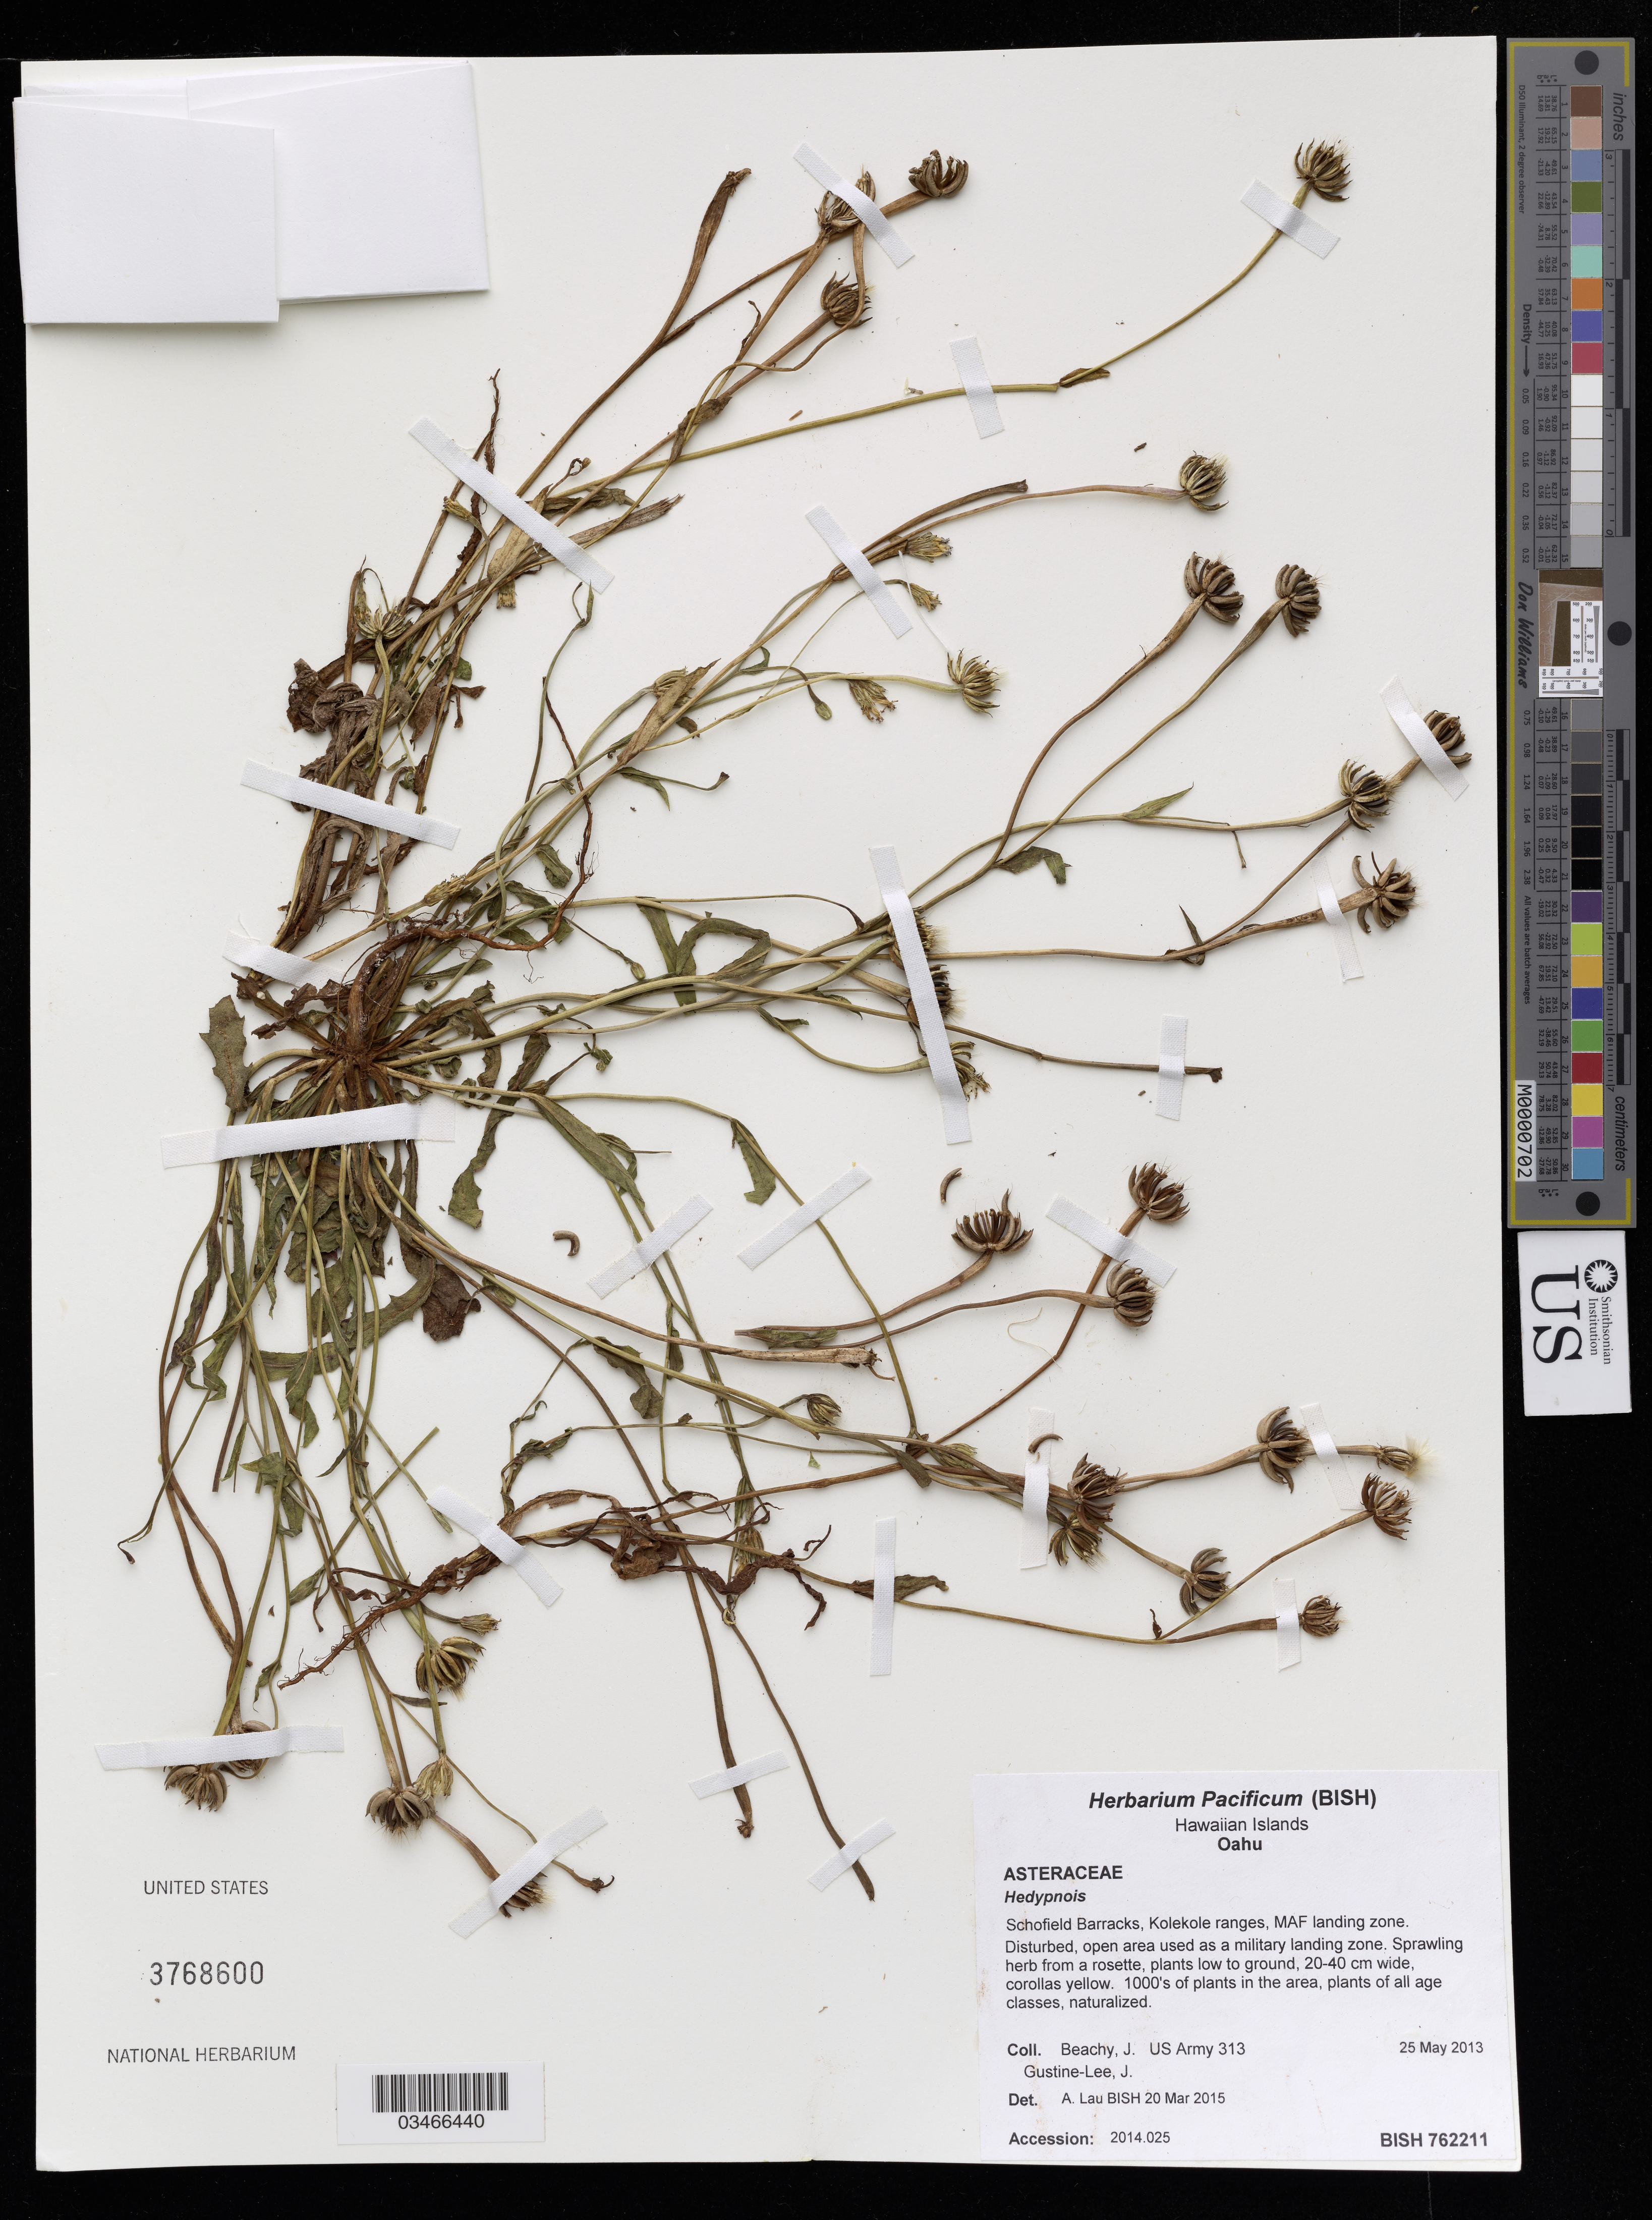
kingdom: Plantae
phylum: Tracheophyta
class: Magnoliopsida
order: Asterales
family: Asteraceae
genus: Hedypnois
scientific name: Hedypnois sp.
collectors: J. Beachy & J. Gustine-Lee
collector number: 313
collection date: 2013-05-25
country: United States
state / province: Hawaii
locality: Oahu, Schofield Barracks, Kolekole ranges, MAF landing zone.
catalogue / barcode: US 3768600